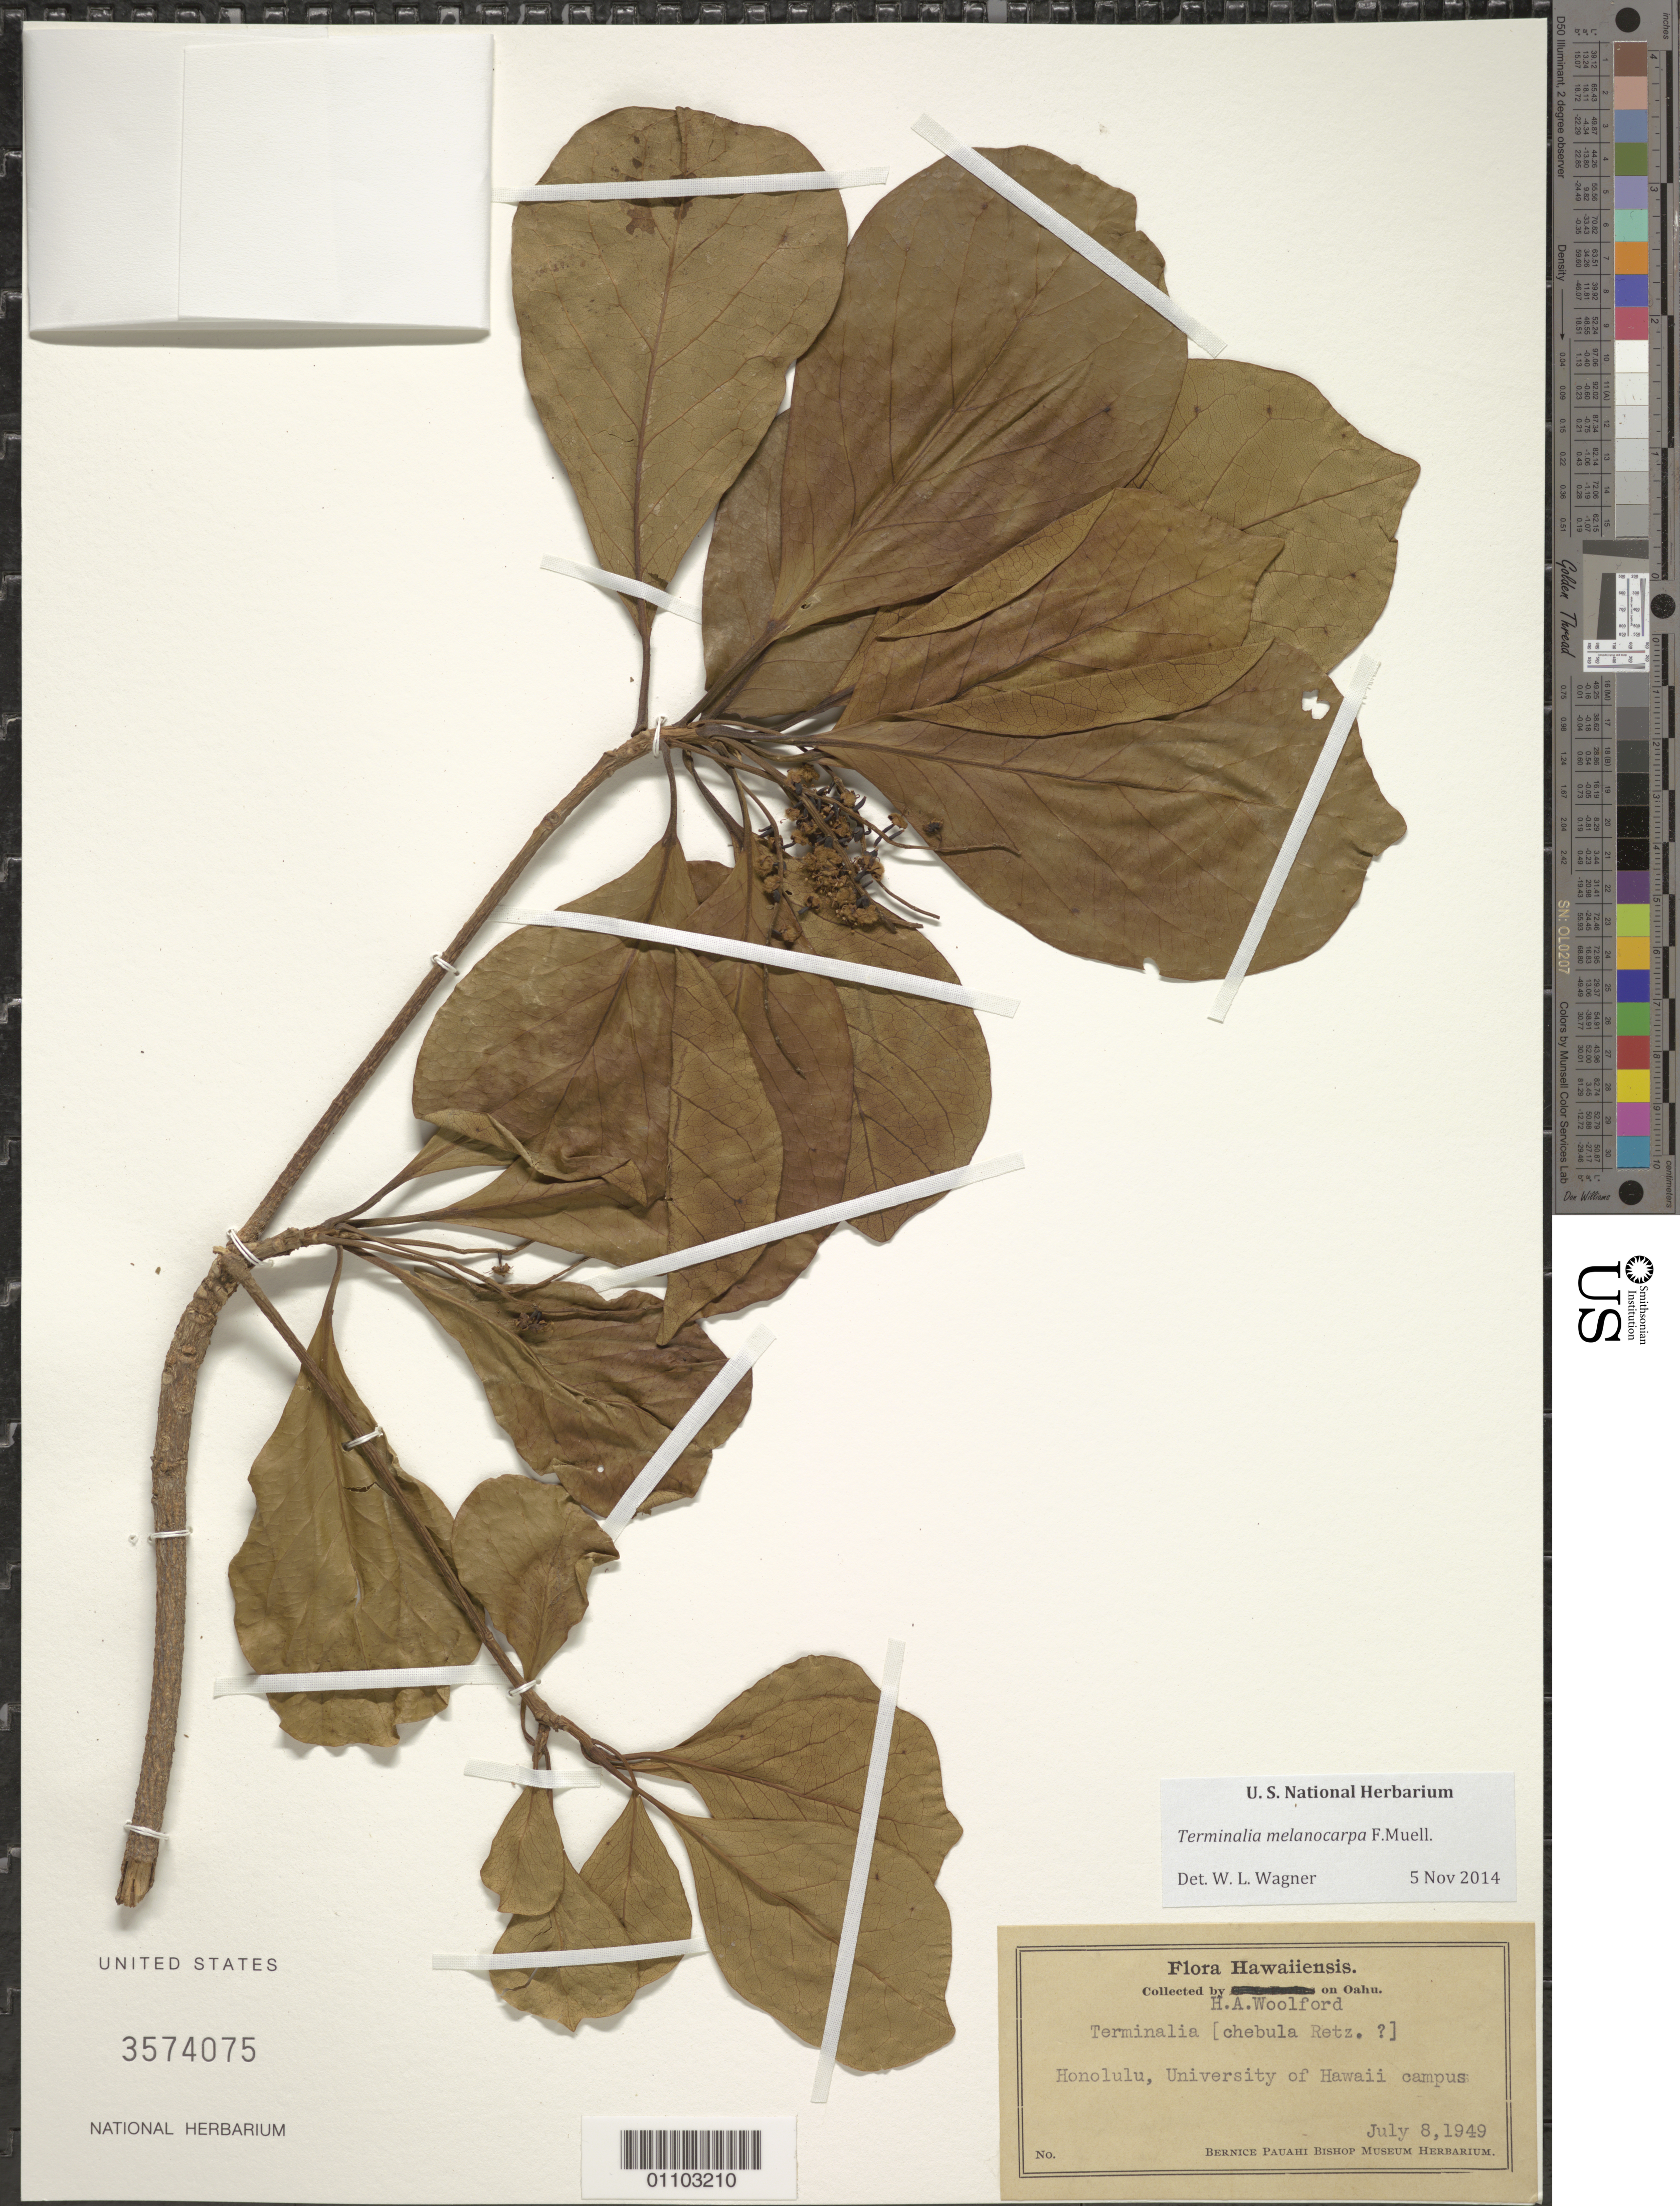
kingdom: Plantae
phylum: Tracheophyta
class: Magnoliopsida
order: Myrtales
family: Combretaceae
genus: Terminalia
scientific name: Terminalia melanocarpa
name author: F. Muell.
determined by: Wagner, W. L., (BOT), Smithsonian Institution - National Museum of Natural History (UNITED STATES)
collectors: H. Woolford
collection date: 1949-07-08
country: United States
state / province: Hawaii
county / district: Honolulu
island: Oahu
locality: Honolulu, University of Hawaii campus.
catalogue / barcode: US 3574075